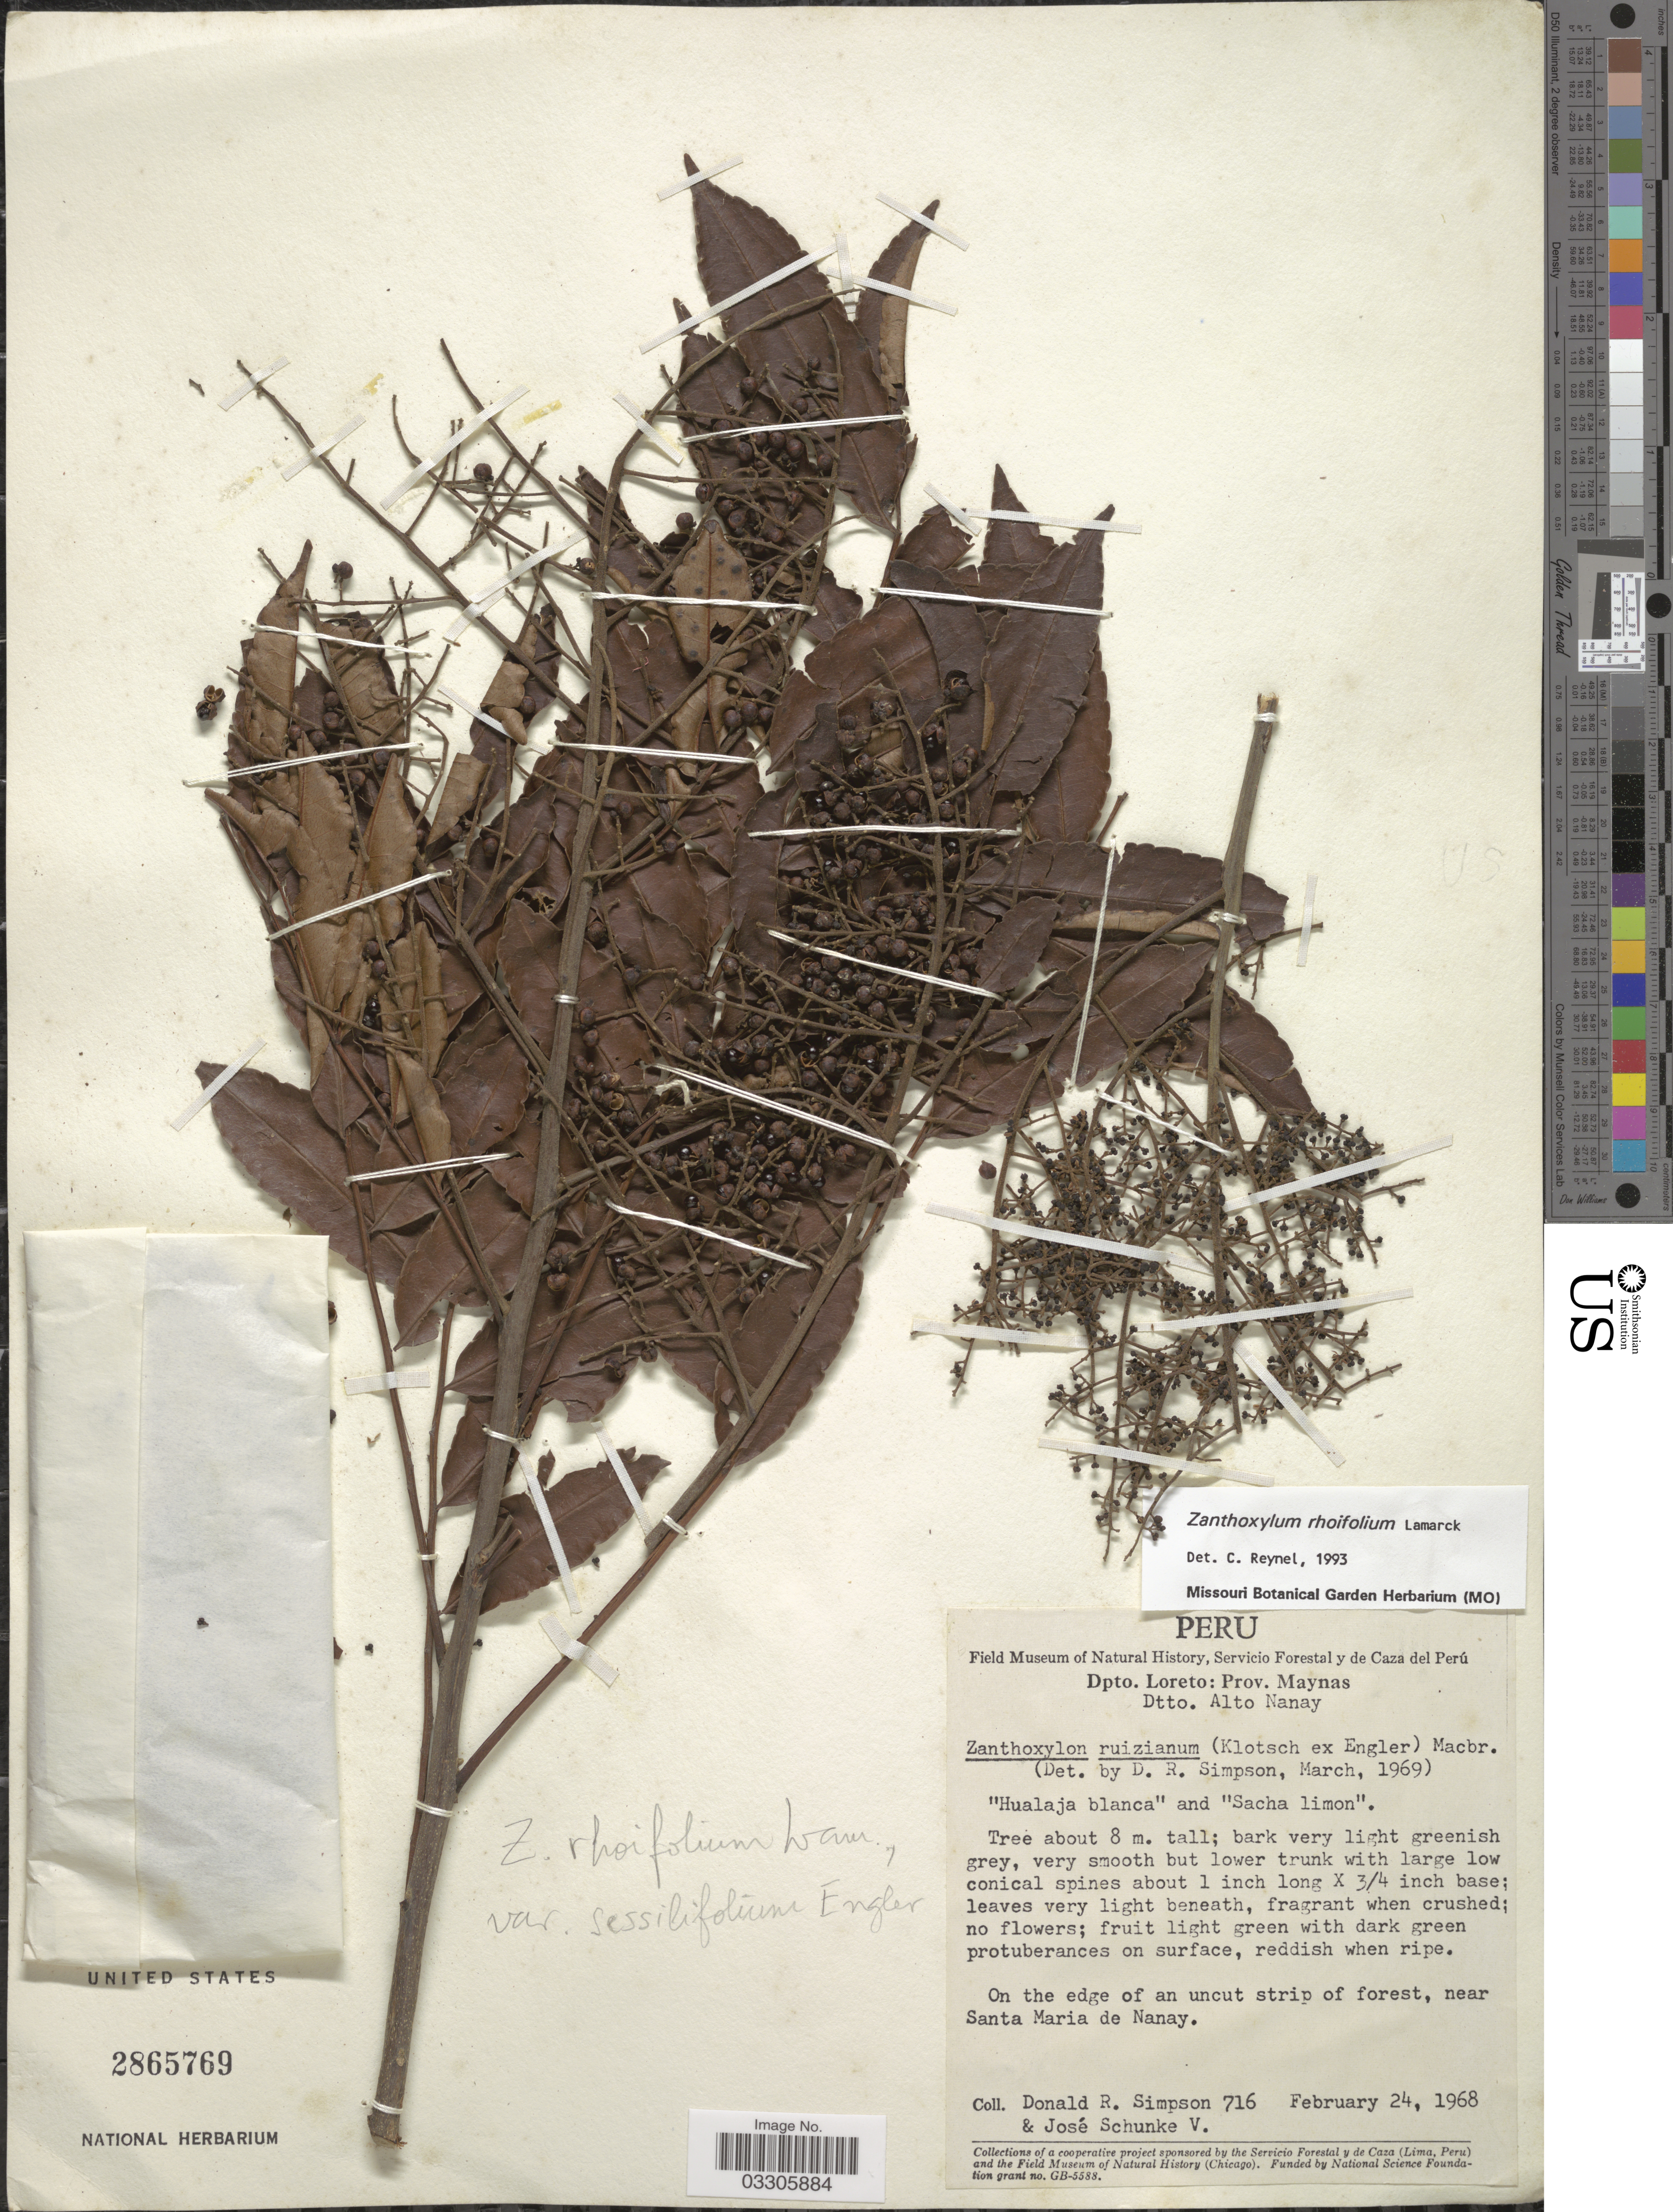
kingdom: Plantae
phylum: Tracheophyta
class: Magnoliopsida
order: Sapindales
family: Rutaceae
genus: Zanthoxylum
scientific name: Zanthoxylum rhoifolium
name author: Lam.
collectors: D. R. Simpson & J. Schunke Vigo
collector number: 716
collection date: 1968-02-24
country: Peru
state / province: Loreto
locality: Dpto. Loreto: Prov. Maynas, Dtto. Alto Nanay. On the edge of an uncut strip of forest, near Santa Maria de Nanay.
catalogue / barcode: US 2865769